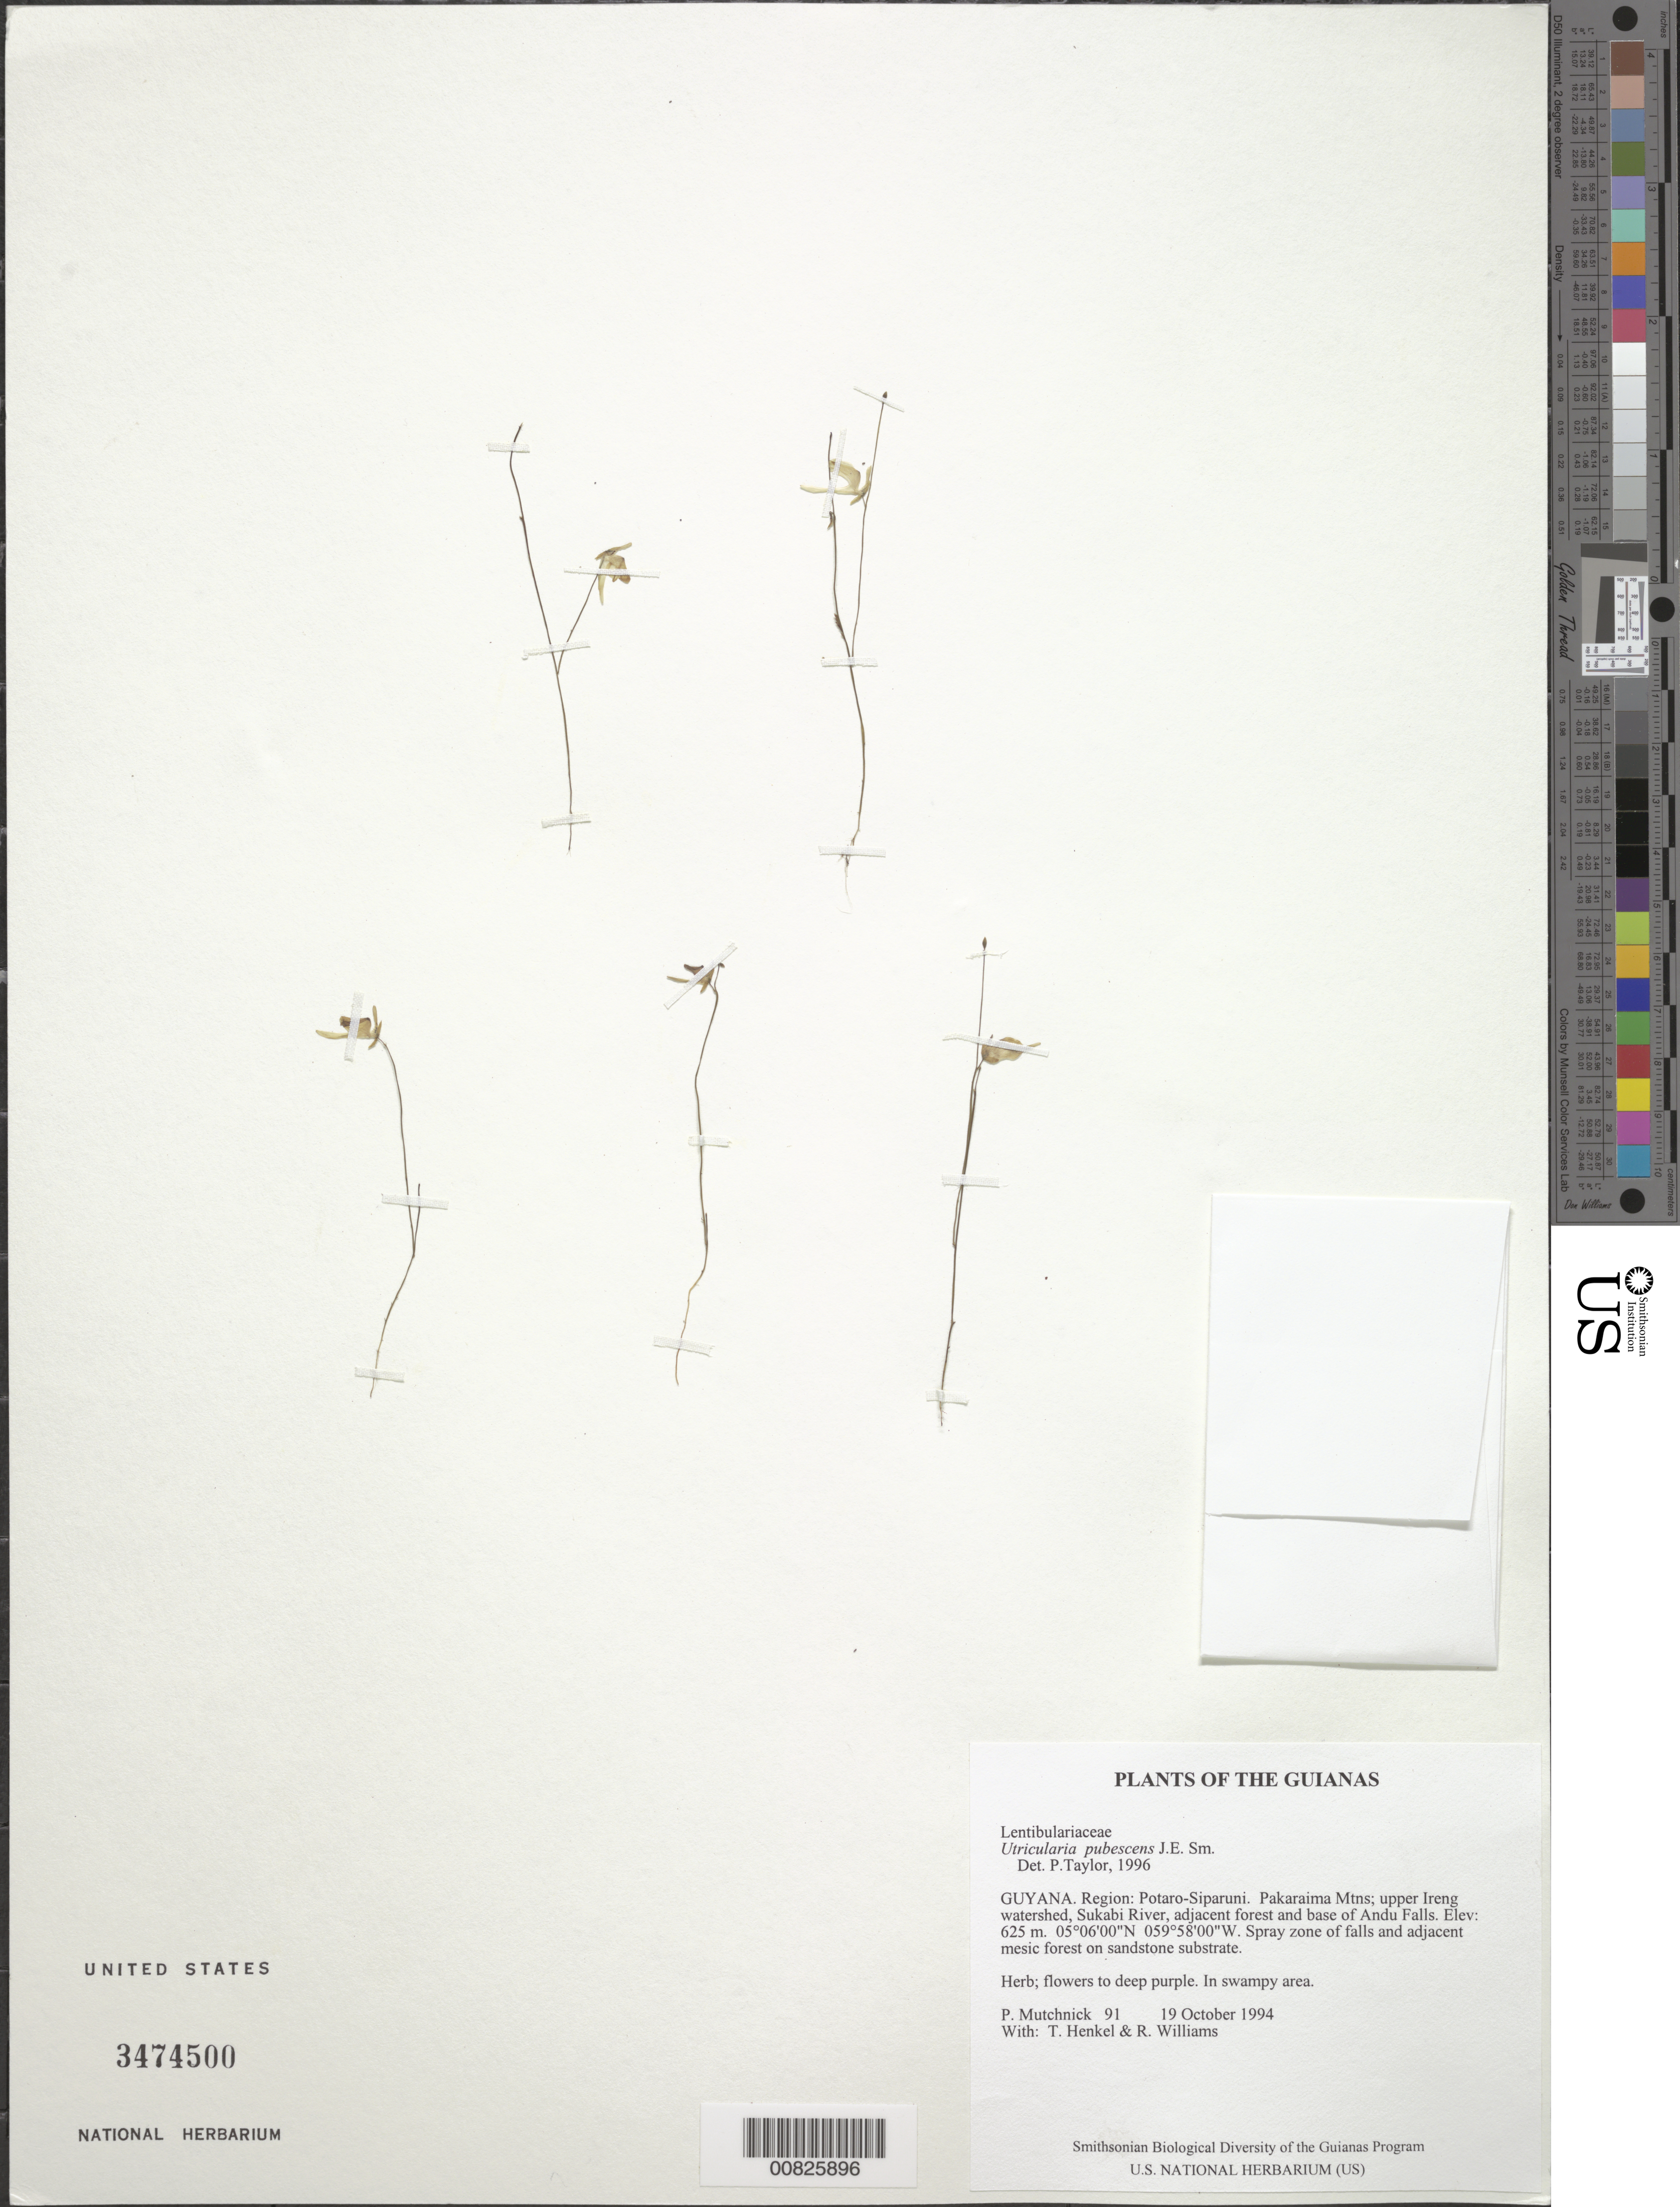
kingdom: Plantae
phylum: Tracheophyta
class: Magnoliopsida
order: Lamiales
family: Lentibulariaceae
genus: Utricularia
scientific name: Utricularia pubescens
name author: Sm.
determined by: Taylor, P.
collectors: P. Mutchnick, T. Henkel & R. Williams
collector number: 91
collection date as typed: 19 October 1994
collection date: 1994-10-19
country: Guyana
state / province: Potaro-Siparuni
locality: Pakaraima Mtns; upper Ireng watershed, Sukabi River, adjacent forest and base of Andu Falls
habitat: Spray zone of falls and adjacent mesic forest on sandstone substrate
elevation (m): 625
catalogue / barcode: US 3474500